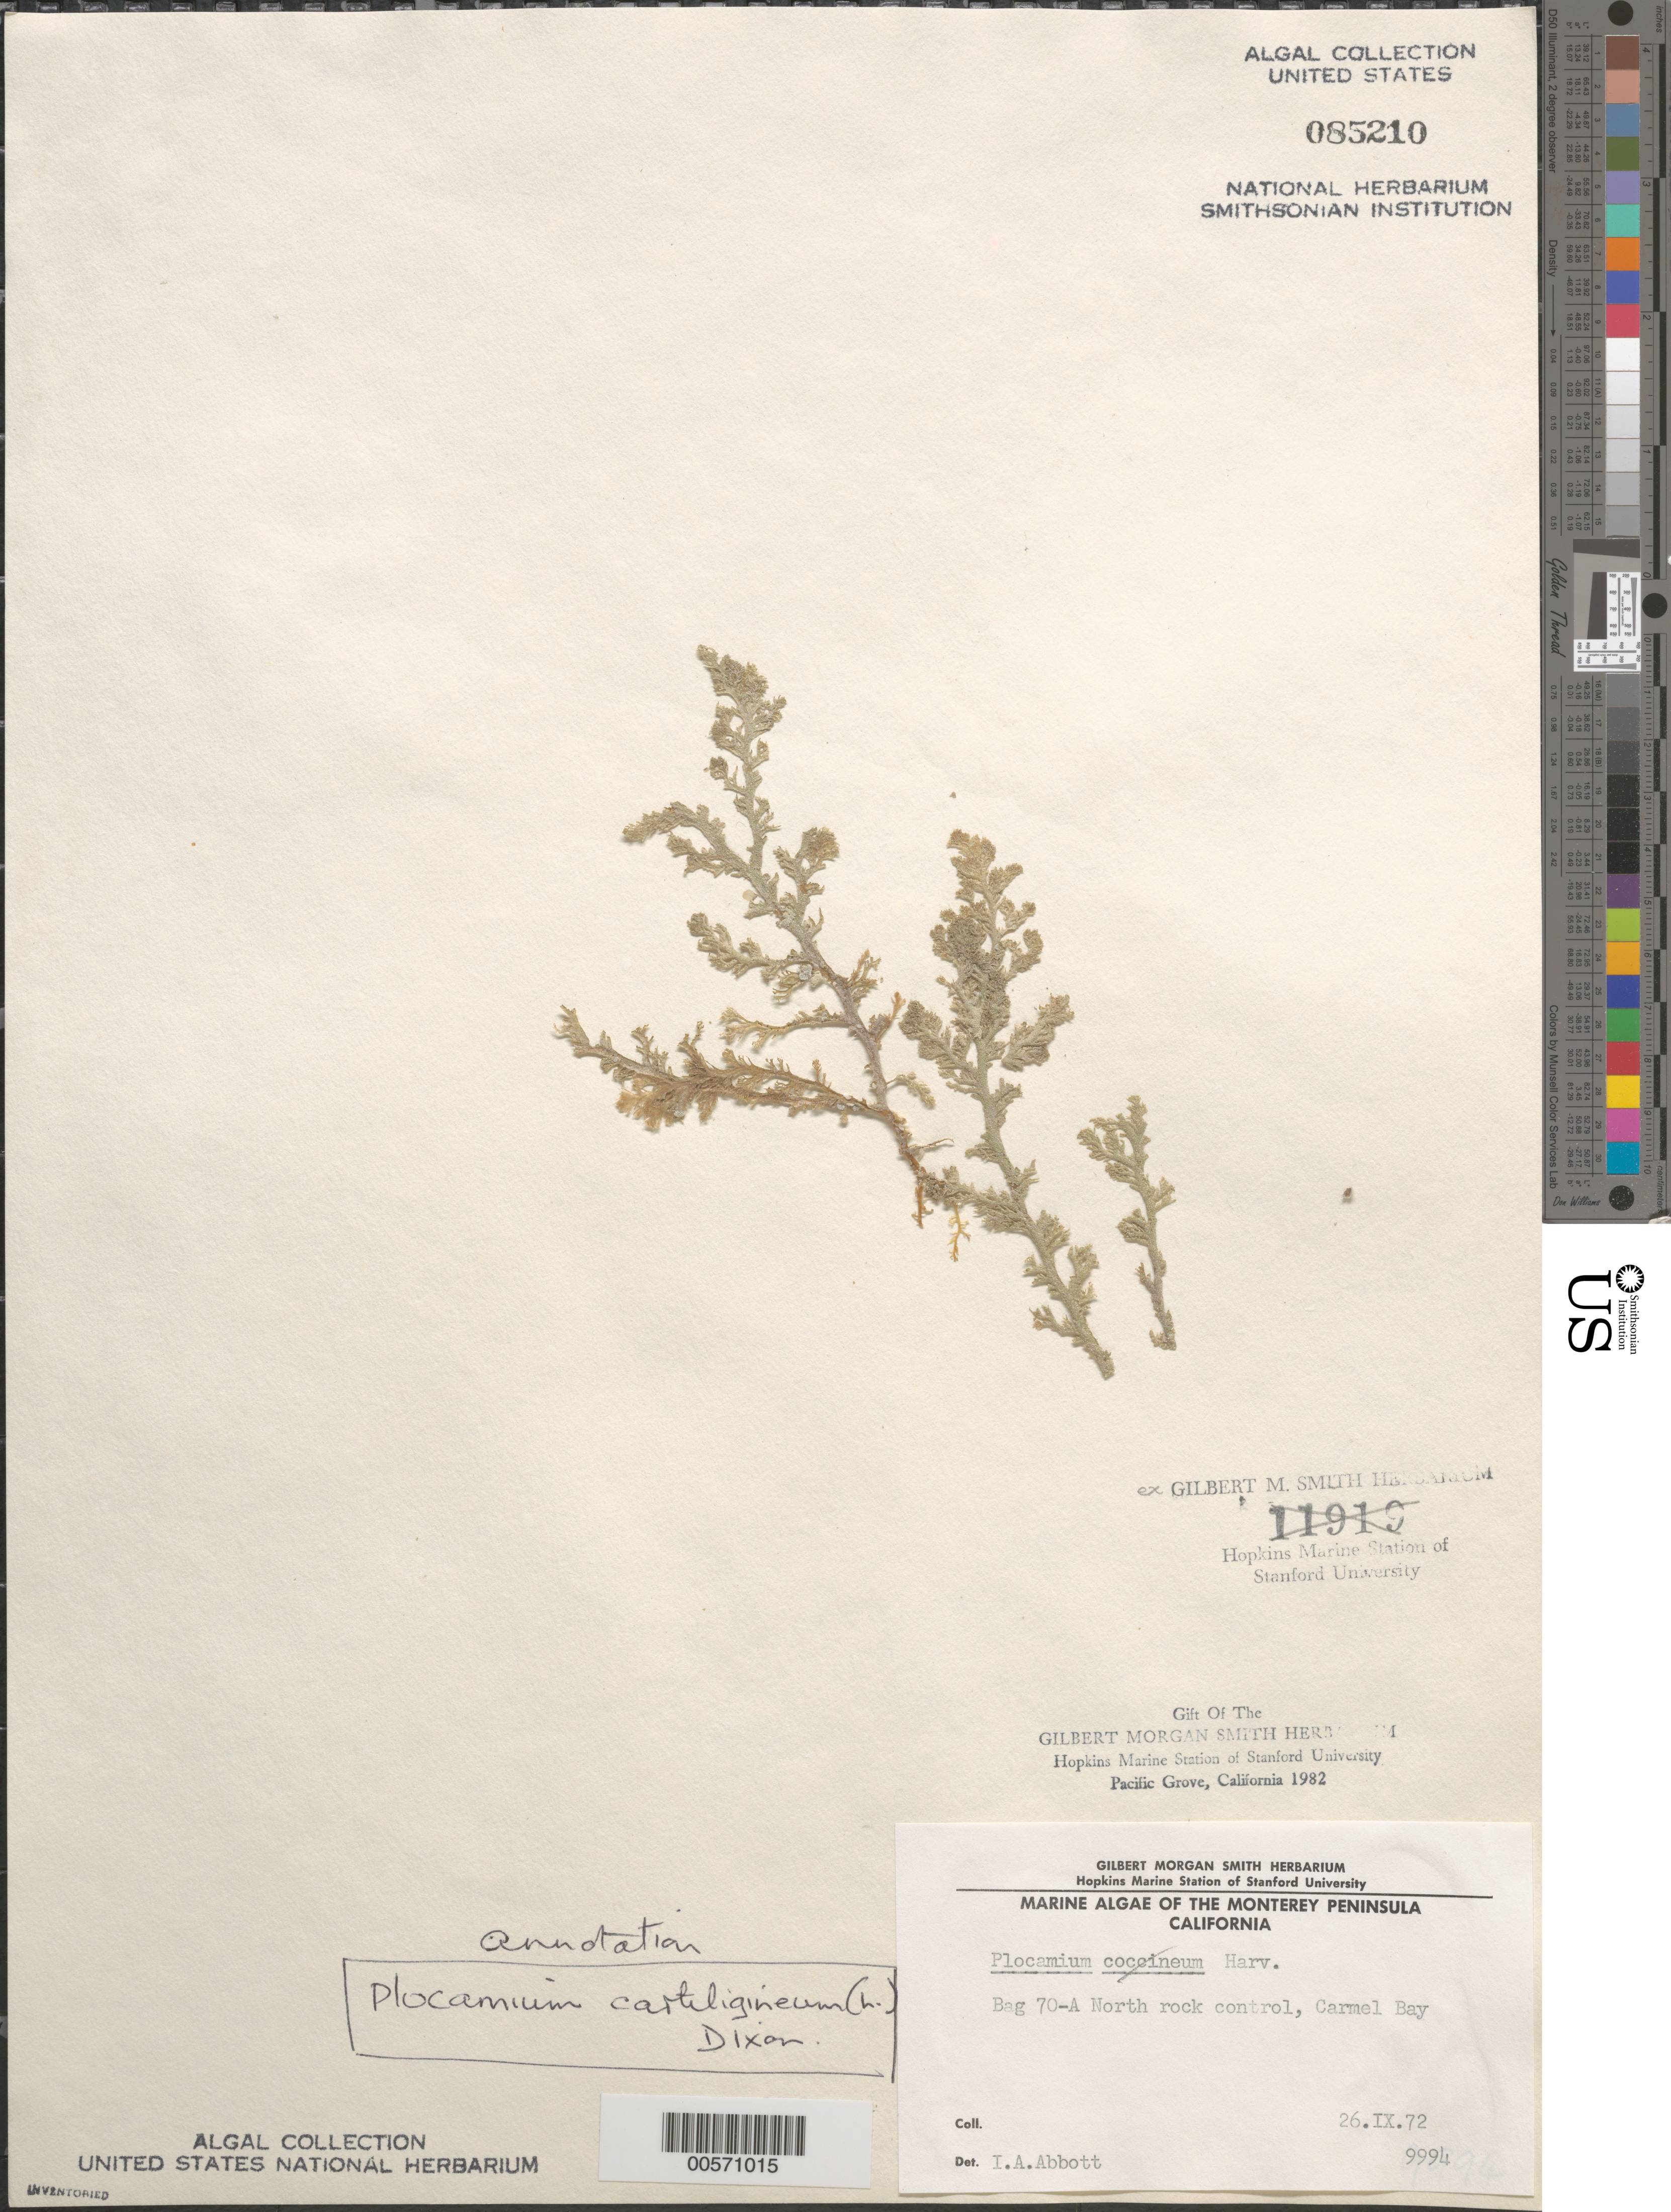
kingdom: Plantae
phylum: Rhodophyta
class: Florideophyceae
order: Plocamiales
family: Plocamiaceae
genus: Plocamium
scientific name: Plocamium cartilagineum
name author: (L.) P.S. Dixon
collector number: IAA 9994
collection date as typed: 26 Sep 1972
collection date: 1972-09-26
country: United States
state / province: California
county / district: Monterey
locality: Carmel Bay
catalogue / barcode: US 85210